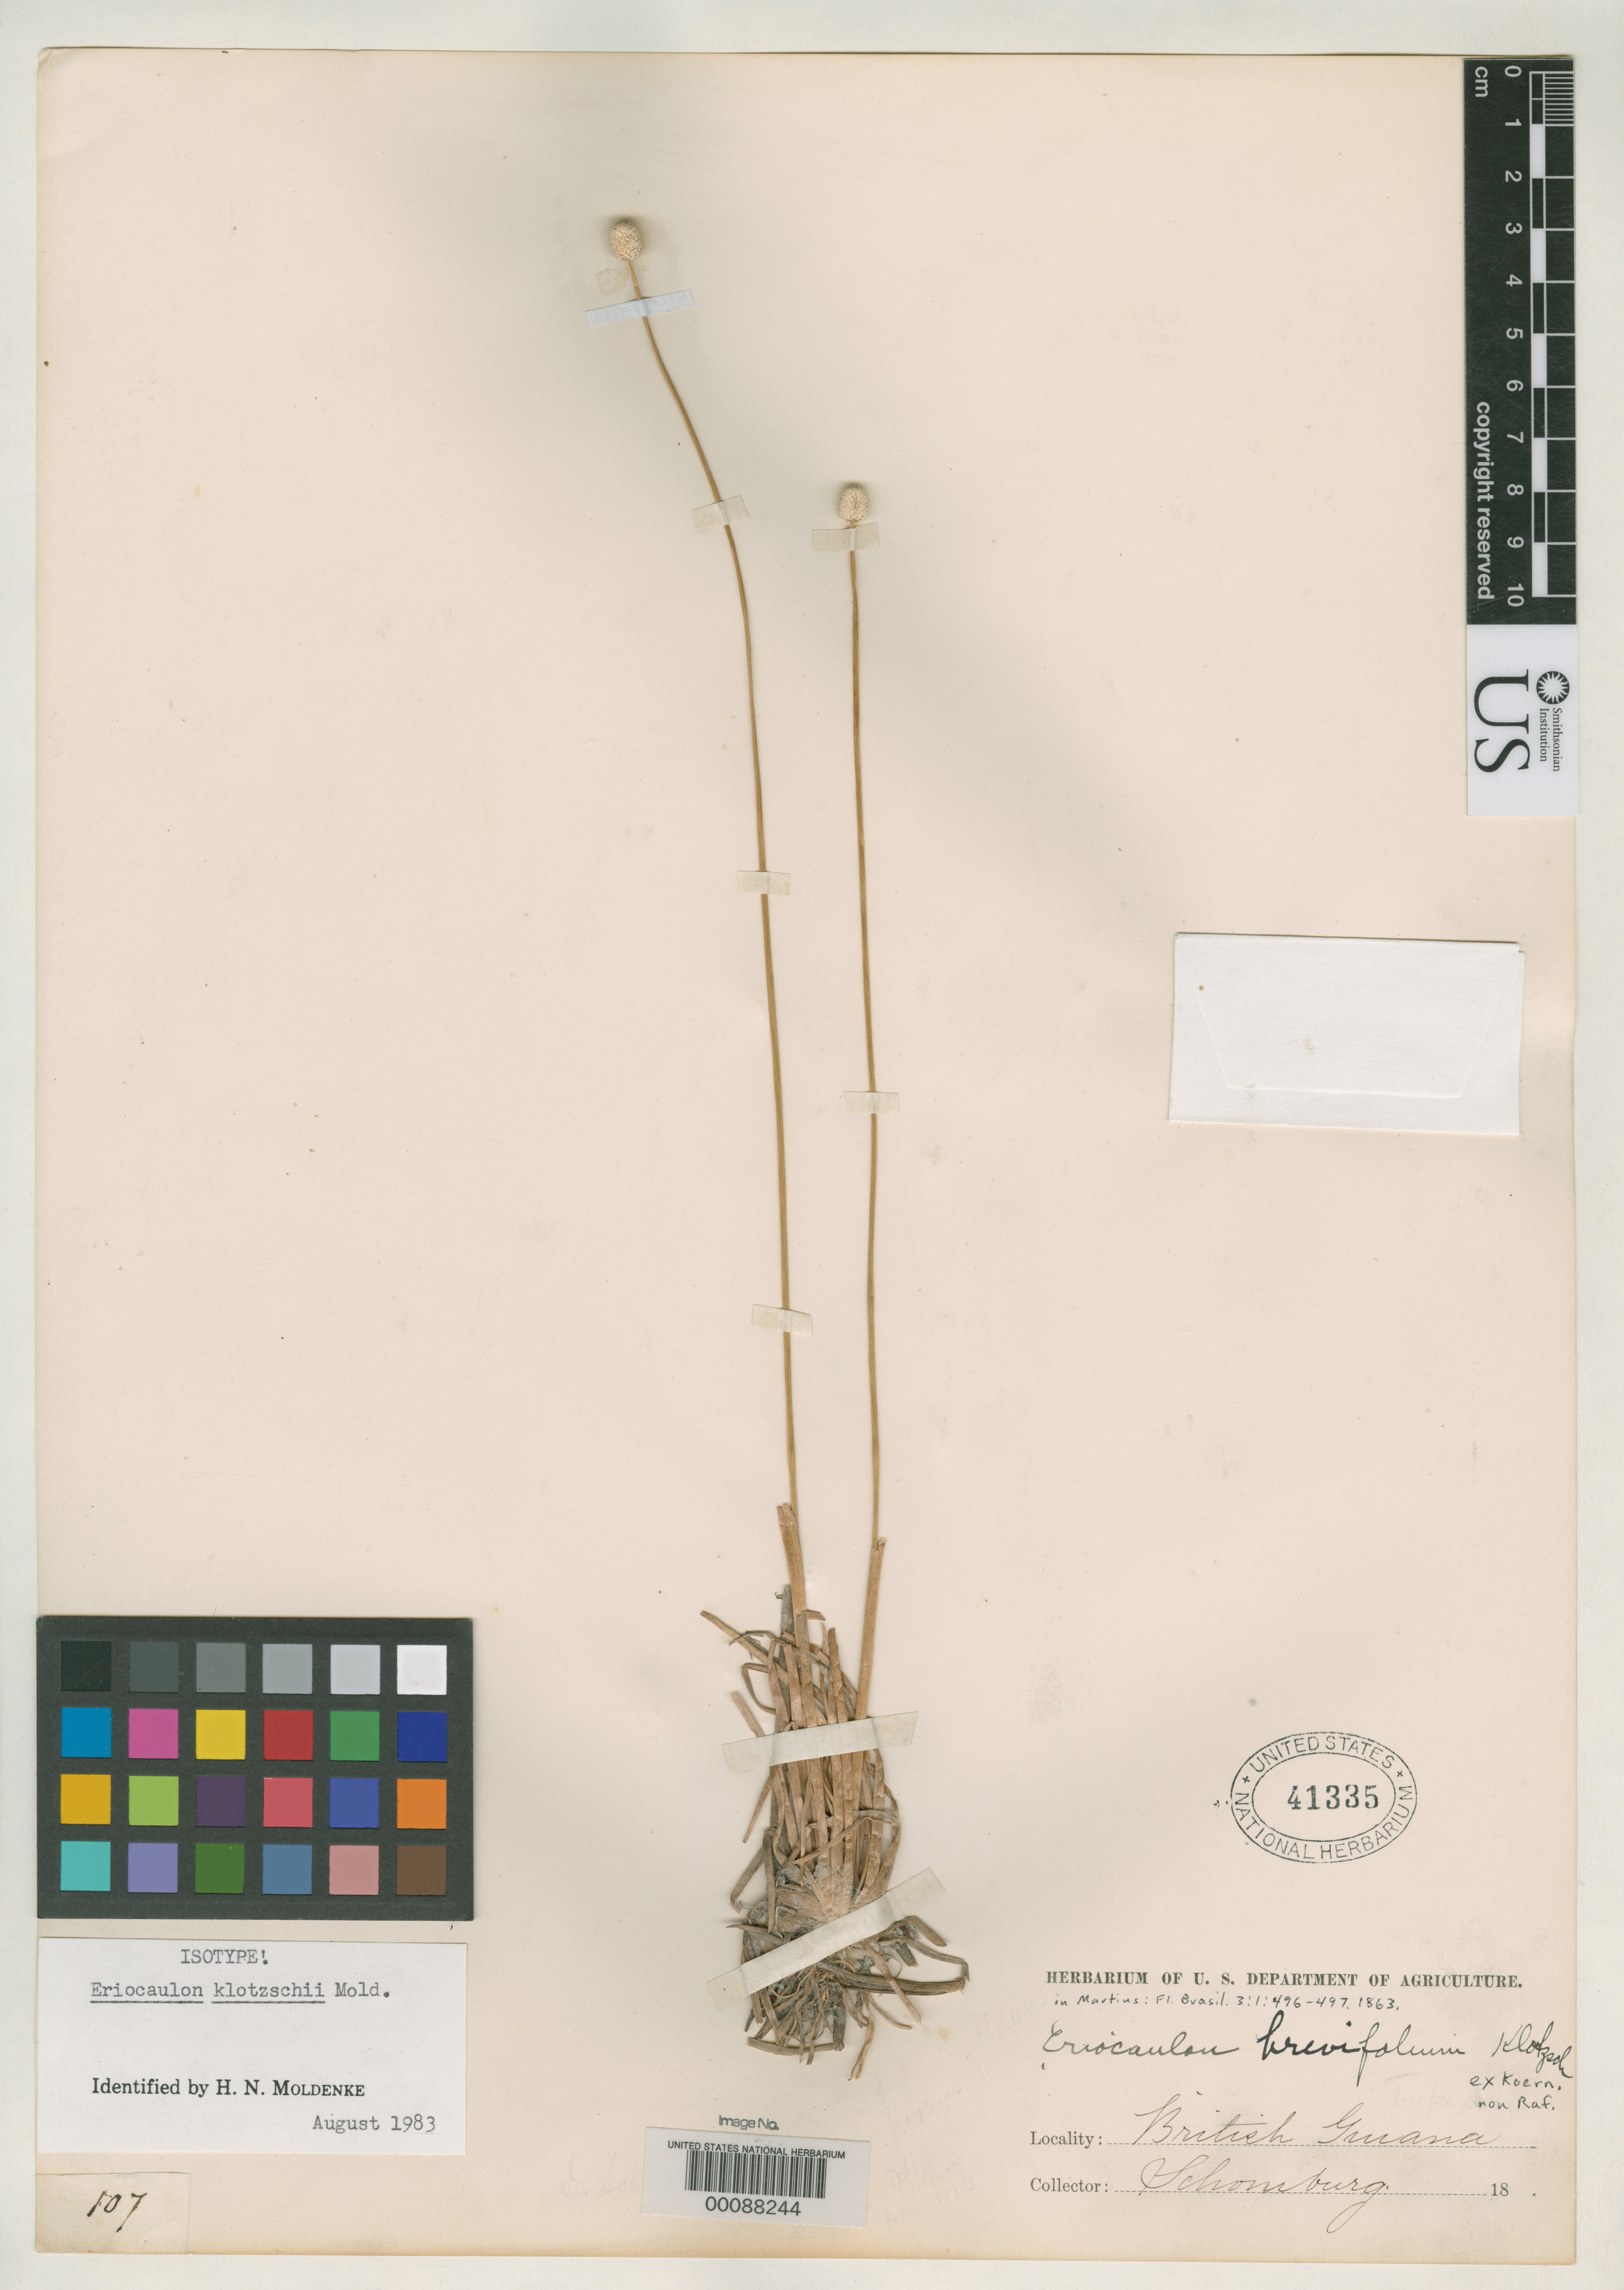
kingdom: Plantae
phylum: Tracheophyta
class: Liliopsida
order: Poales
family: Eriocaulaceae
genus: Eriocaulon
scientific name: Eriocaulon brevifolium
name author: Klotzsch ex Körn. in Mart.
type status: Type Collection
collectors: M. R. Schomburgk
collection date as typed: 18--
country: Guyana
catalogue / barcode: US 41335